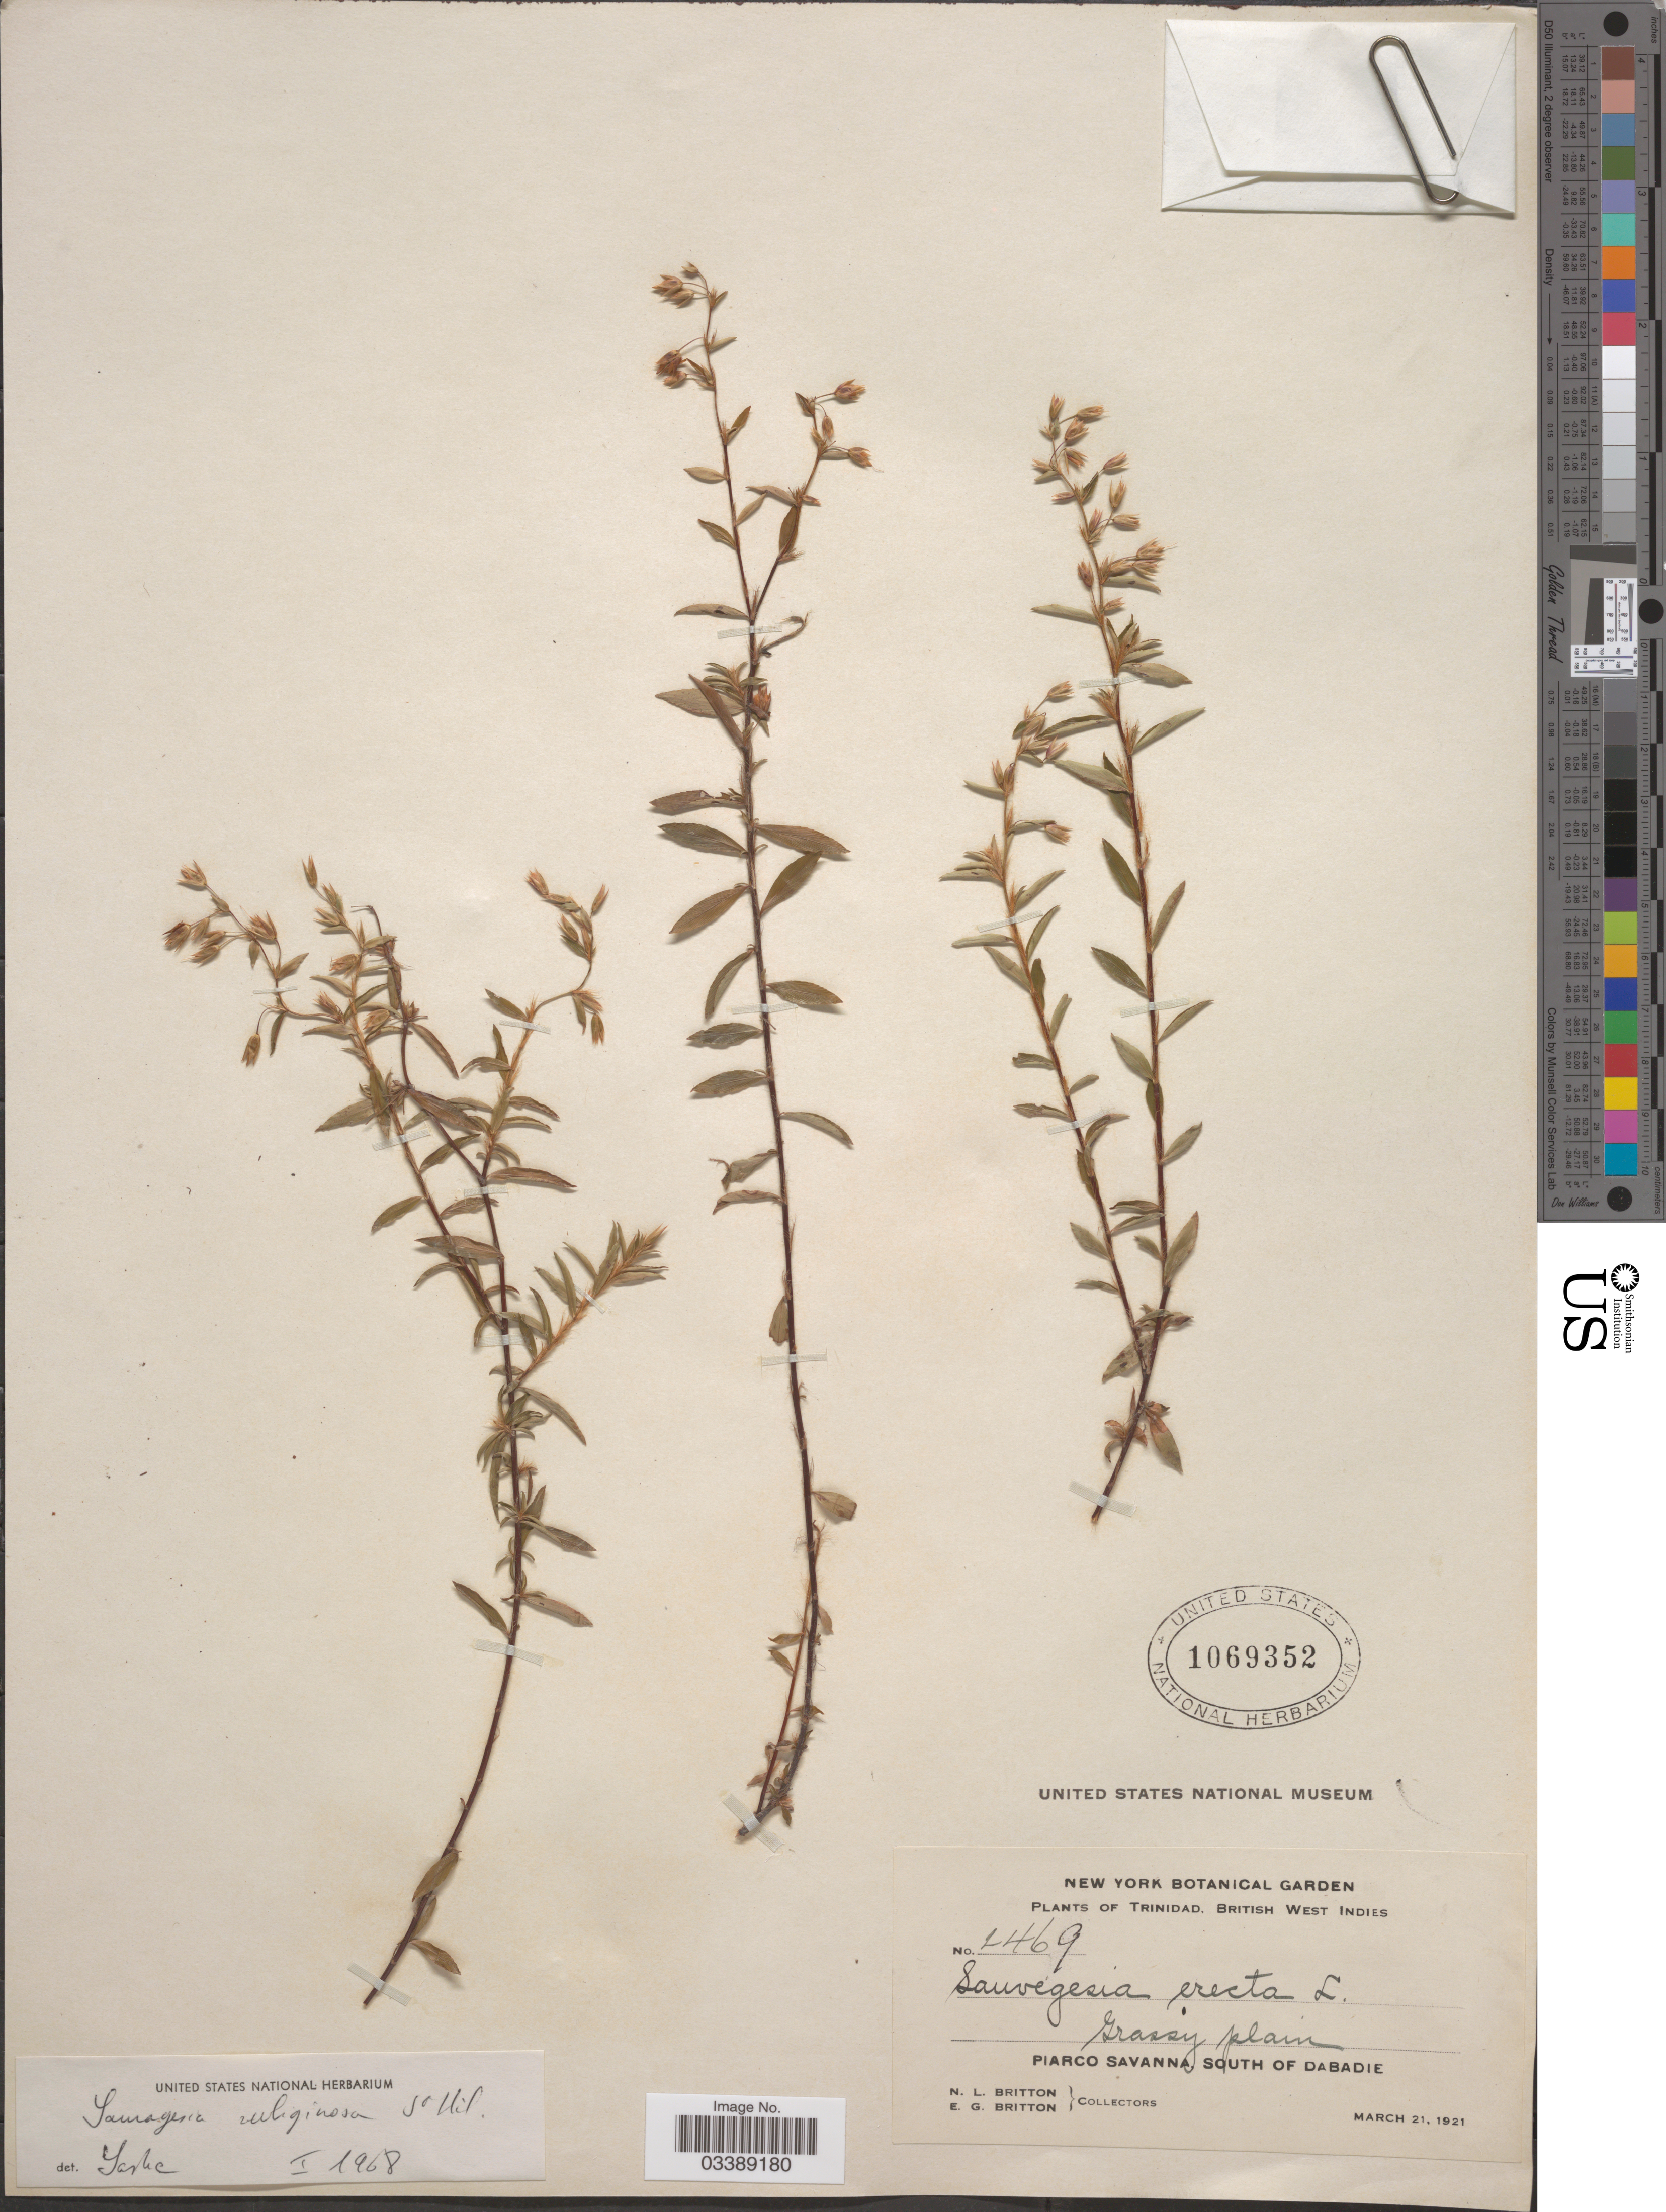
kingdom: Plantae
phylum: Tracheophyta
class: Magnoliopsida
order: Malpighiales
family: Ochnaceae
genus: Sauvagesia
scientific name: Sauvagesia rubiginosa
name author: A. St.-Hil.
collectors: N. Britton & E. G. Britton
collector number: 2469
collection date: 1921-03-21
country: Trinidad and Tobago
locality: Trinidad, British West Indies. Piarco Savanna, South of DaBadie.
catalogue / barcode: US 1069352